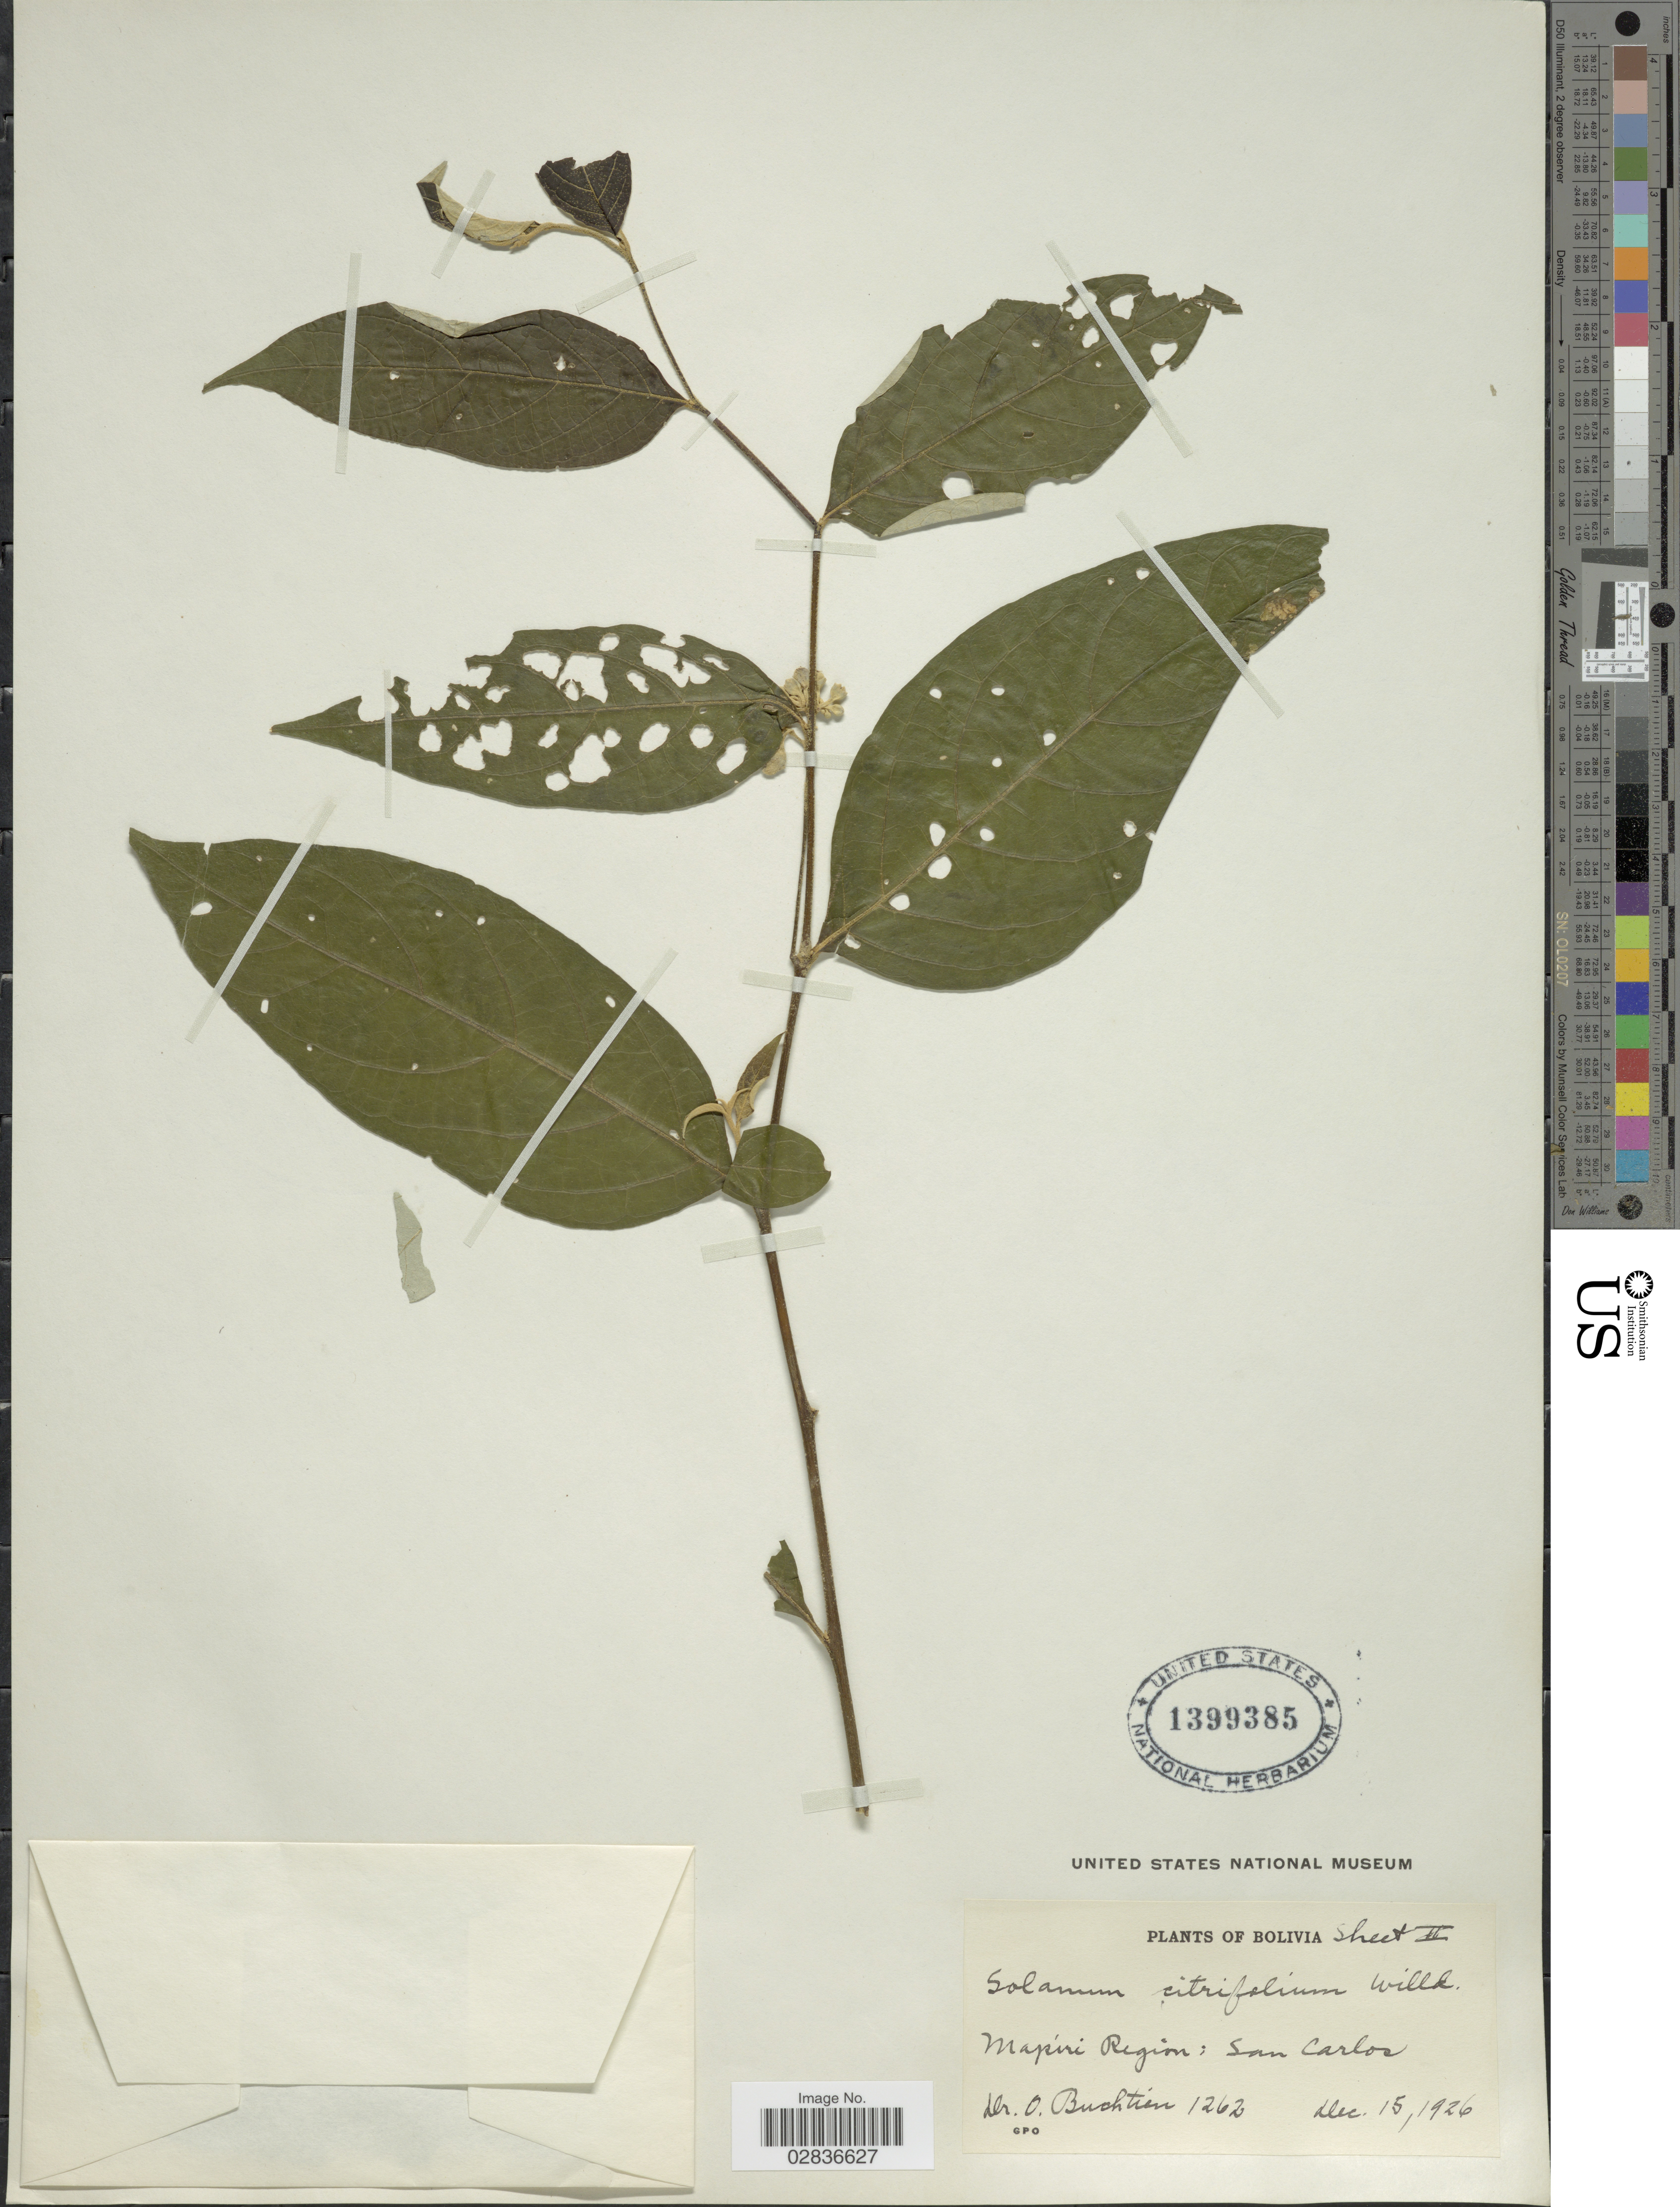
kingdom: Plantae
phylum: Tracheophyta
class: Magnoliopsida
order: Solanales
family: Solanaceae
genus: Solanum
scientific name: Solanum schlechtendalianum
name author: Walp.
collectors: O. Buchtien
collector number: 1262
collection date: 1926-12-15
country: Bolivia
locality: Mapiri Region: San Carlos.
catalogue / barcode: US 1399385